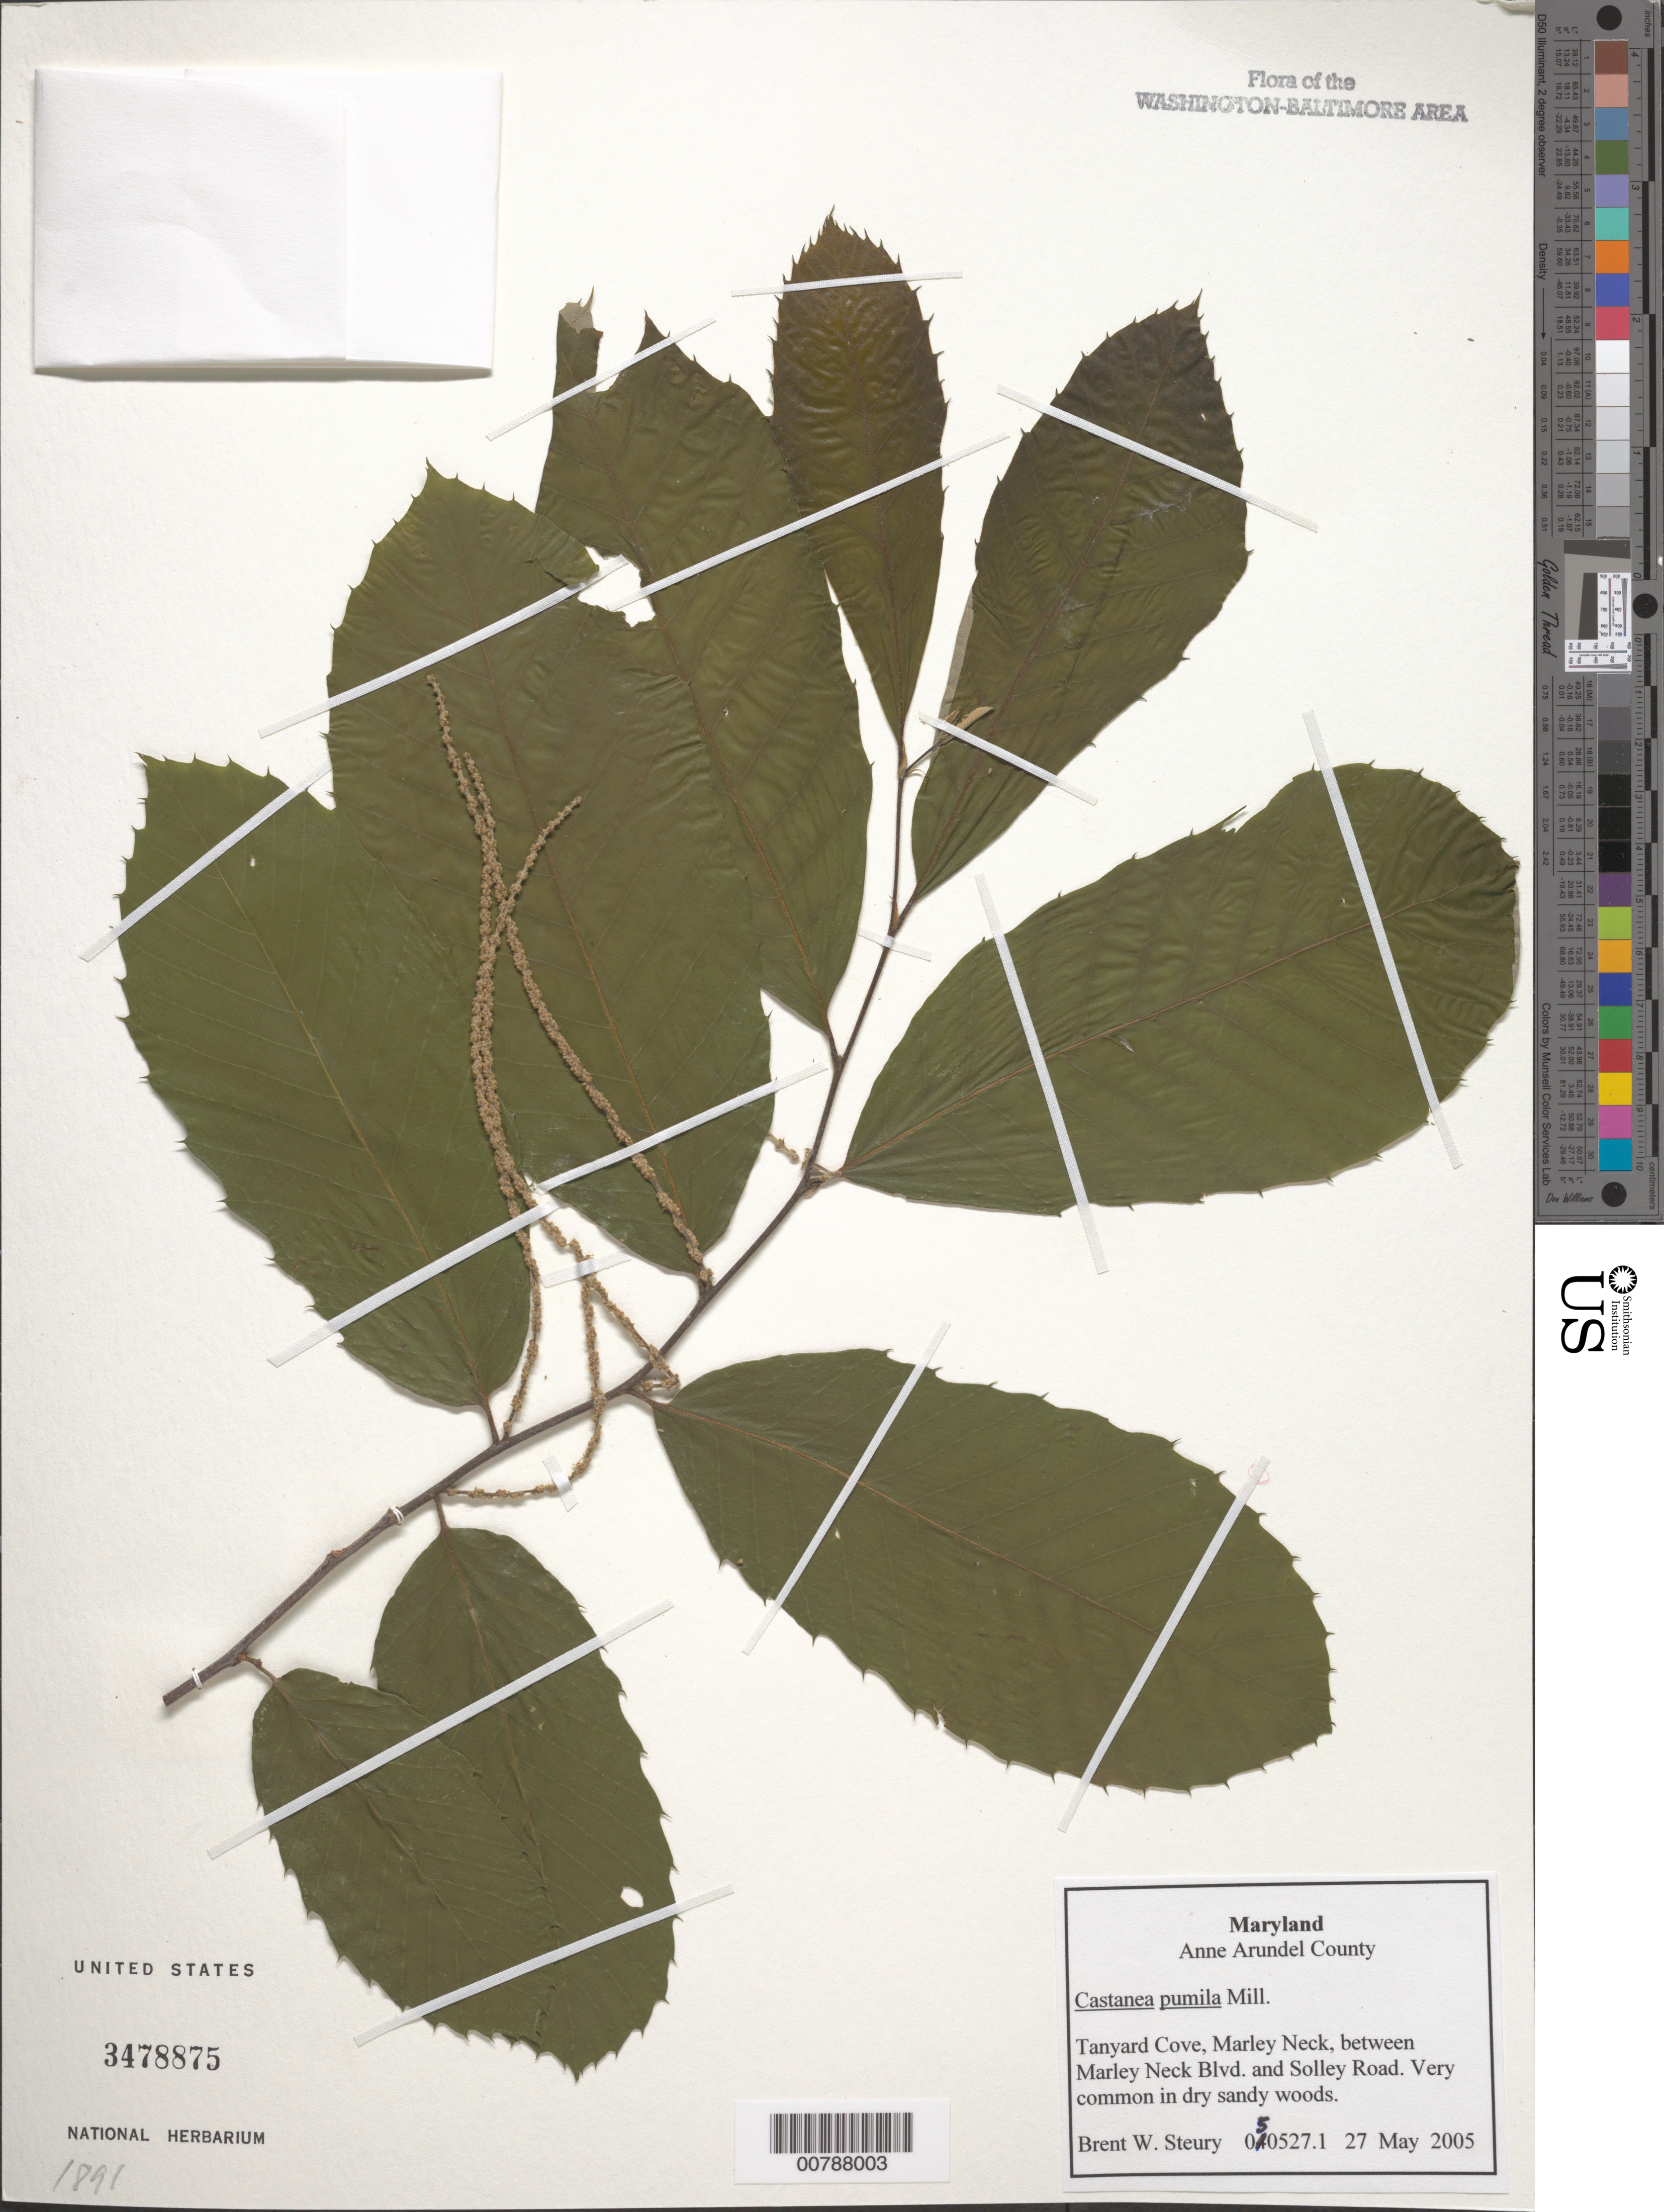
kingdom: Plantae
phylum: Tracheophyta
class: Magnoliopsida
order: Fagales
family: Fagaceae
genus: Castanea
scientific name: Castanea pumila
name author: (L.) Mill.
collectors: B. Steury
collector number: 050527.1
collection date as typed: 27 May 2005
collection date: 2005-05-27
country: United States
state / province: Maryland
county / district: Anne Arundel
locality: Tanyard Cove, Marley Neck, between Marley Neck Blvd. and Solley Road.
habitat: Dry sandy woods.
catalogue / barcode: US 3478875